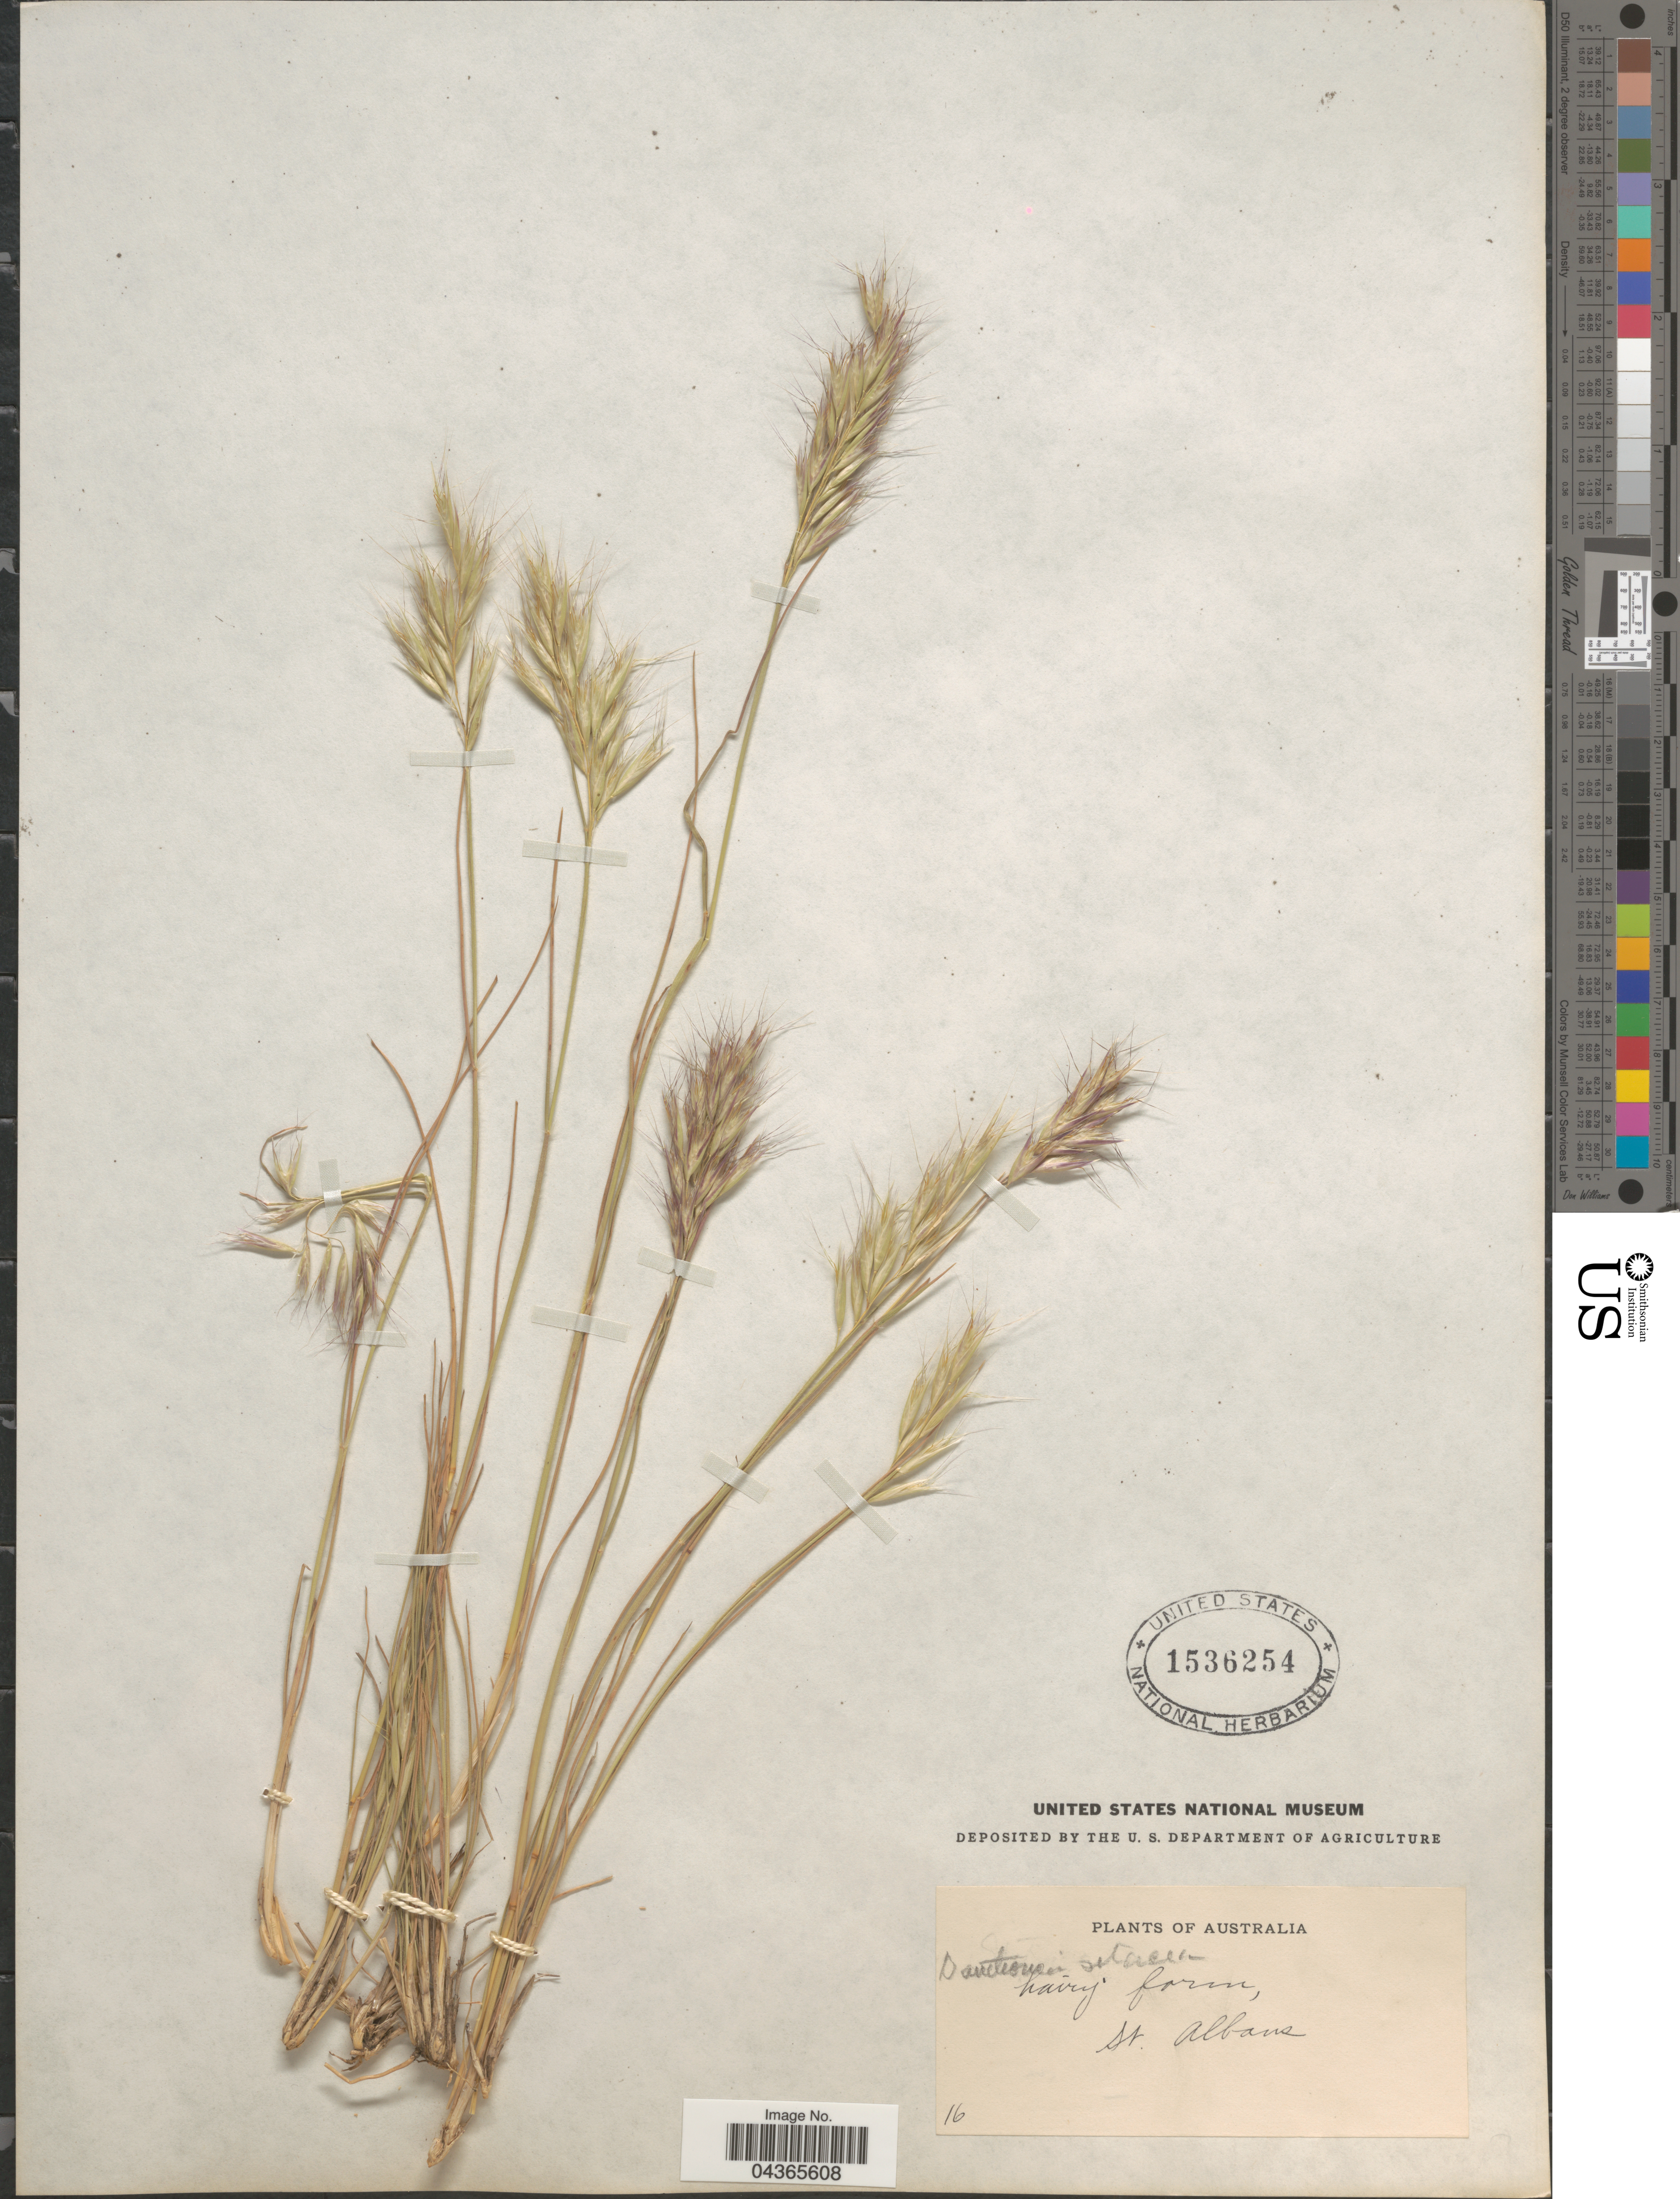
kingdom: Plantae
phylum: Tracheophyta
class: Liliopsida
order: Poales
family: Poaceae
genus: Rytidosperma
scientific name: Rytidosperma setaceum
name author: (R. Br.) Connor & Edgar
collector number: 16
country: Australia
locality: St. Albans.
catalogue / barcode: US 1536254